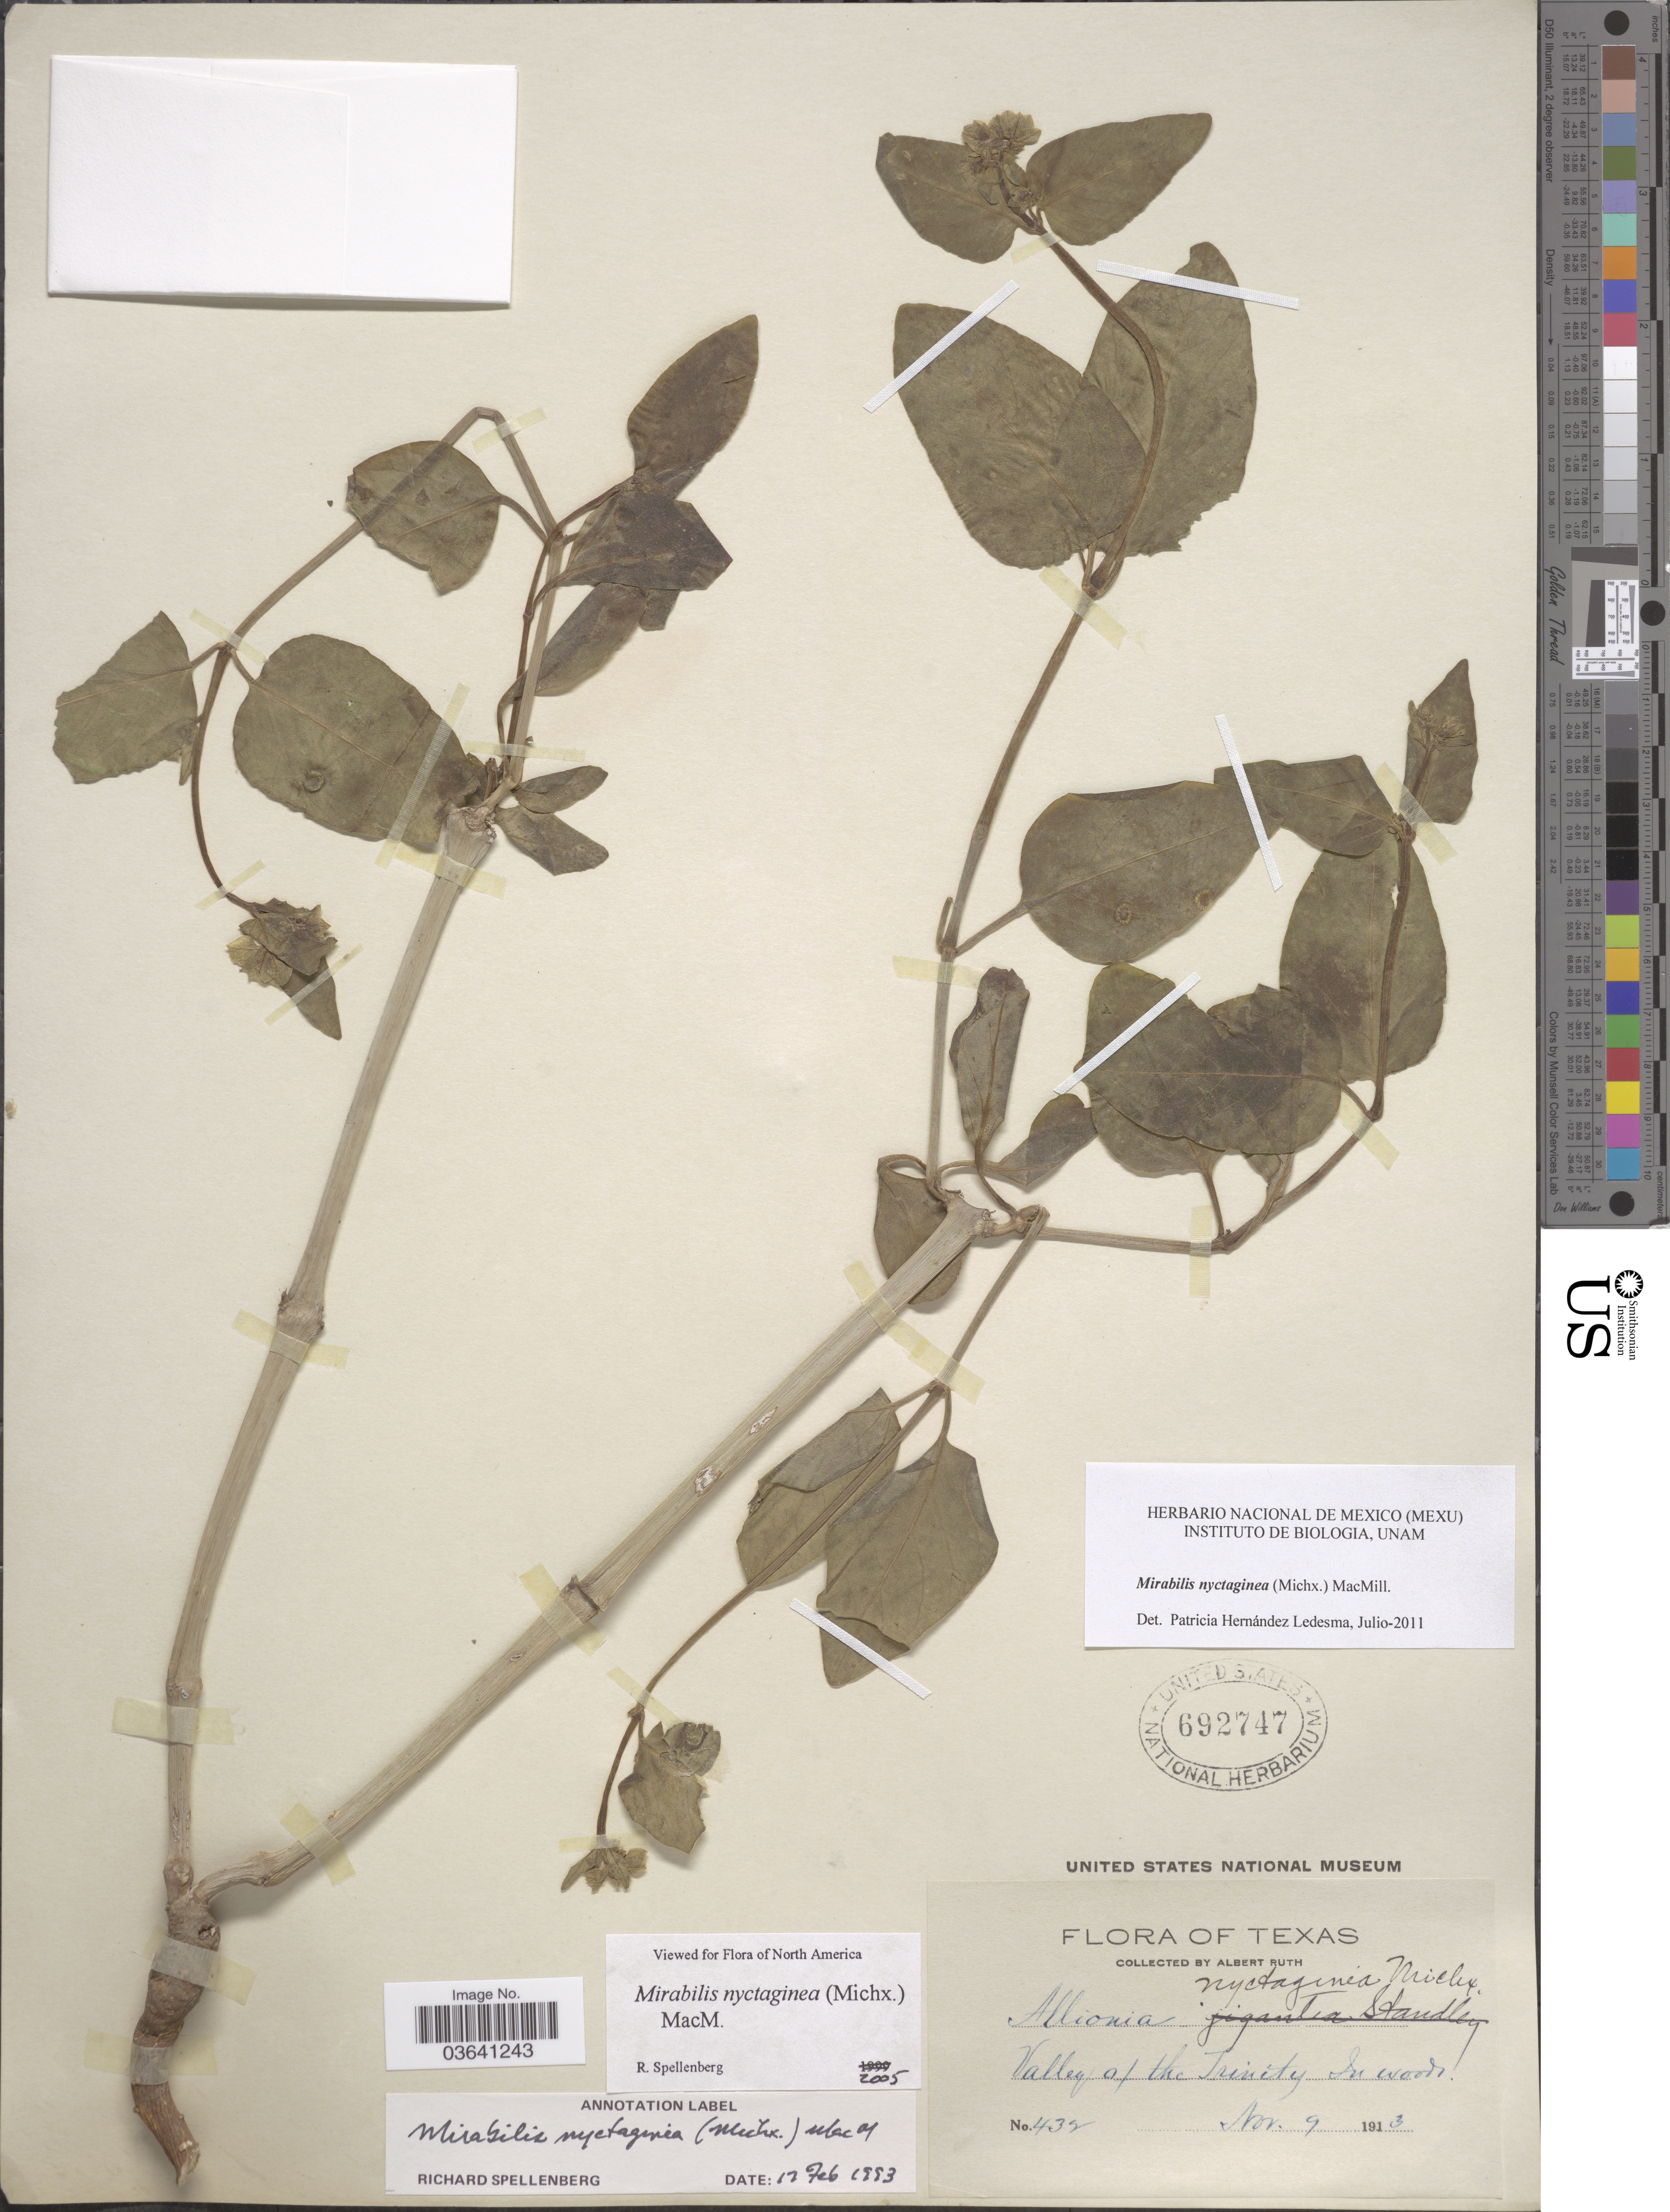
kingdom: Plantae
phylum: Tracheophyta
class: Magnoliopsida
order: Caryophyllales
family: Nyctaginaceae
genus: Mirabilis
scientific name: Mirabilis nyctaginea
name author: (Michx.) MacMill.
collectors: A. Ruth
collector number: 432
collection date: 1913-11-09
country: United States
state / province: Texas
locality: Valley of the Trinity.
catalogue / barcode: US 692747